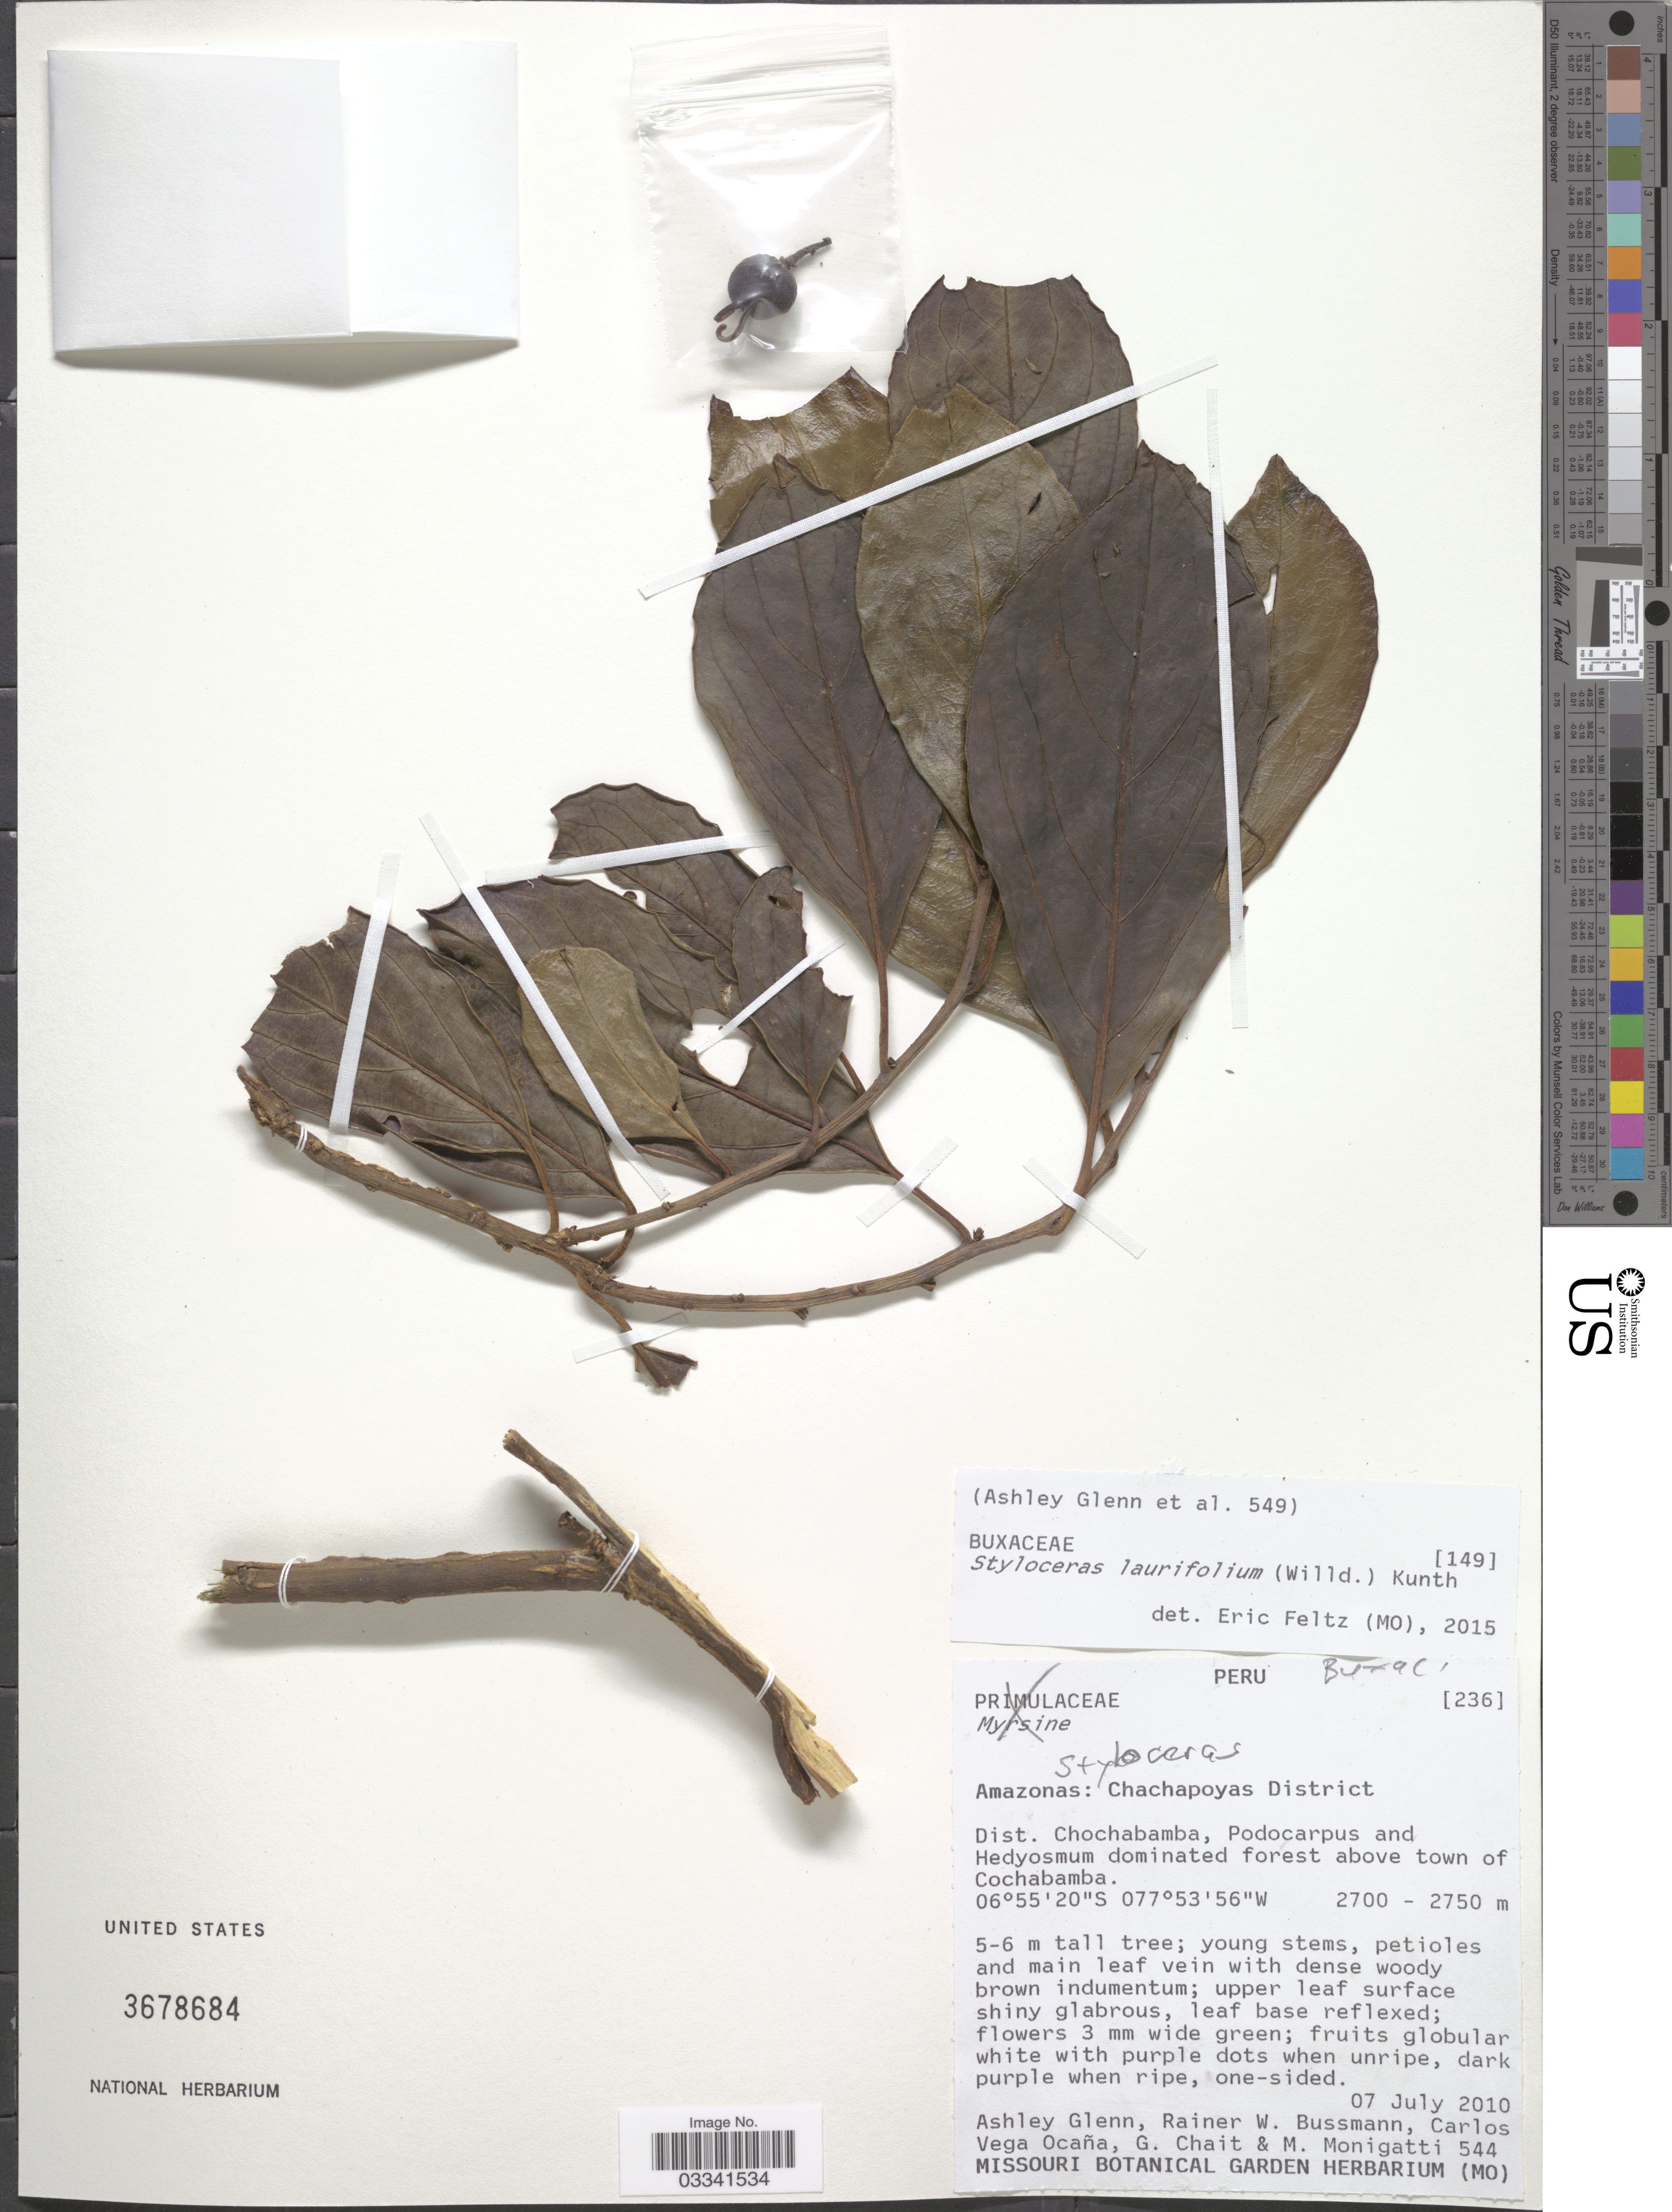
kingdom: Plantae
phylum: Tracheophyta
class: Magnoliopsida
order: Buxales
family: Buxaceae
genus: Styloceras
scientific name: Styloceras laurifolium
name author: (Willd.) Kunth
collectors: A. Glenn, R. W. Bussmann, C. Vega Ocaña, G. Chait & M. Monigatti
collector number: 544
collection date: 2010-07-07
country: Peru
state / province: Amazonas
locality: Chachapoyas District. Dist. Chochabamba. Above town of Cochabamba.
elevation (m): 2700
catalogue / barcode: US 3678684